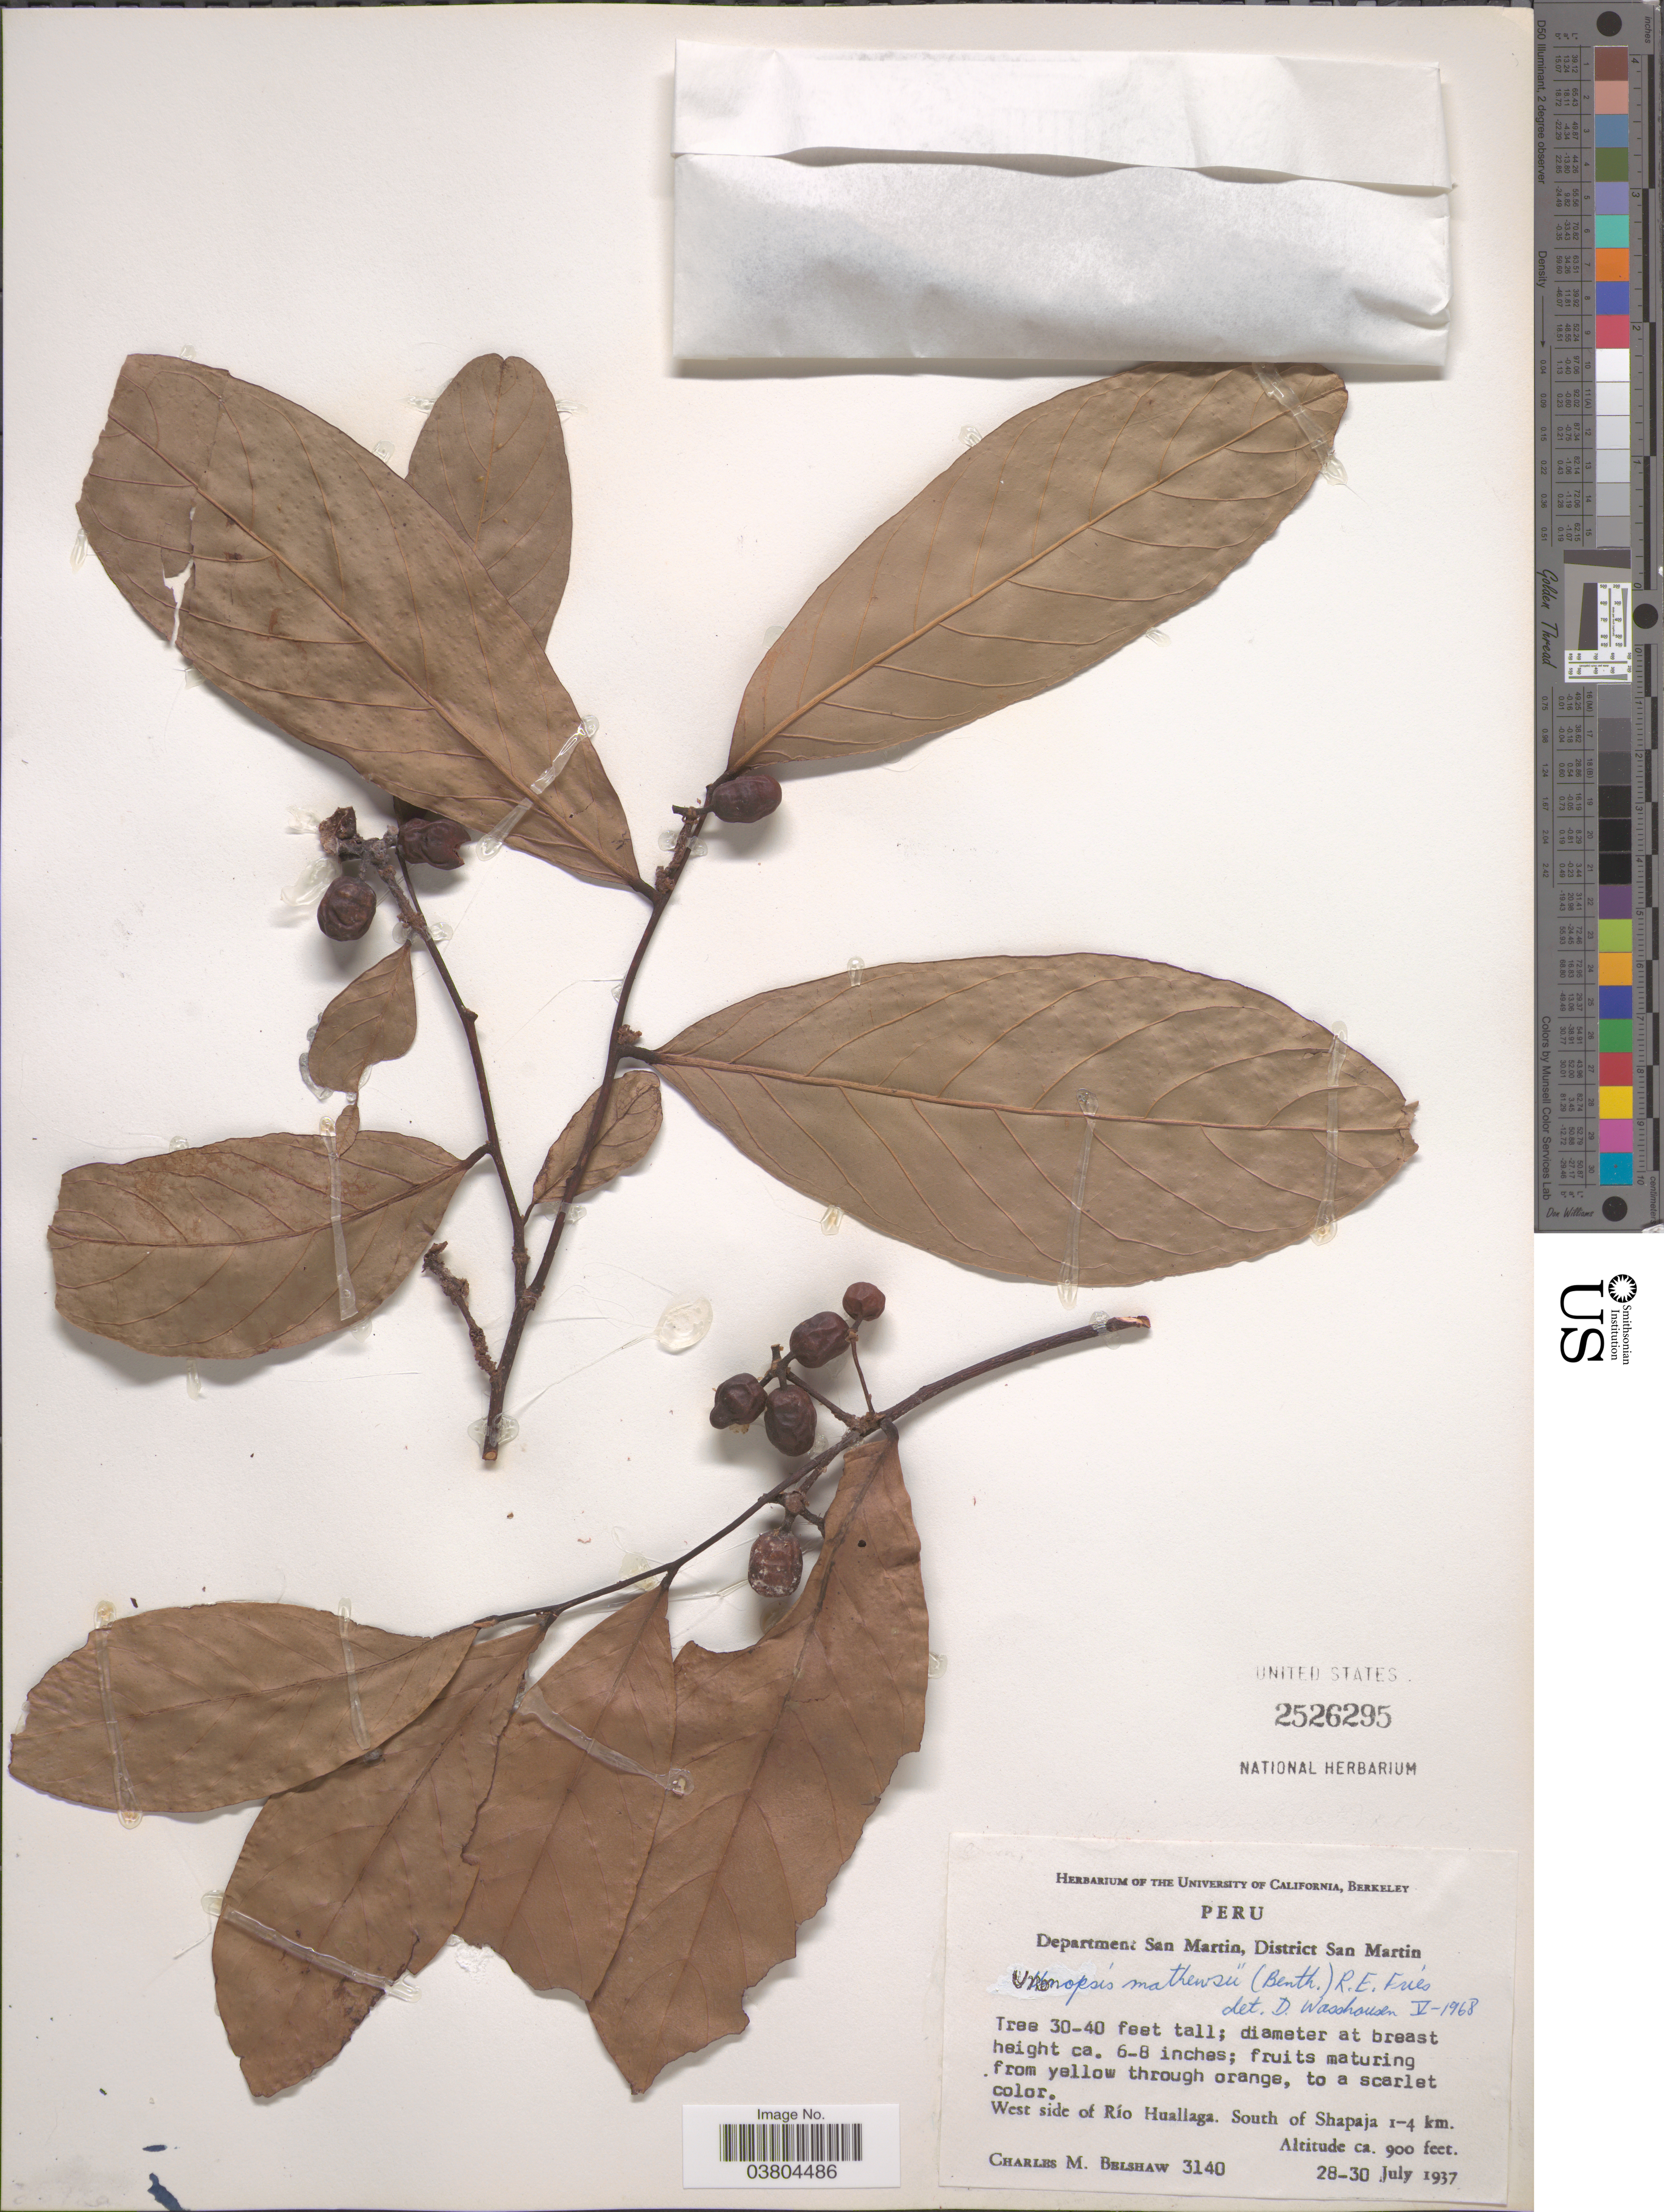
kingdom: Plantae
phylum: Tracheophyta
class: Magnoliopsida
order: Magnoliales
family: Annonaceae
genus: Unonopsis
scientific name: Unonopsis matthewsii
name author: (Benth.) R.E. Fr.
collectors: C. Shaw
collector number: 3140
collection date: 1937-07-28/1937-07-30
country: Peru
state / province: San Martín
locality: Department San Martin, District San Martin. West side of Río Huallaga. South of Shapaja 1-4 km.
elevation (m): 274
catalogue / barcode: US 2526295